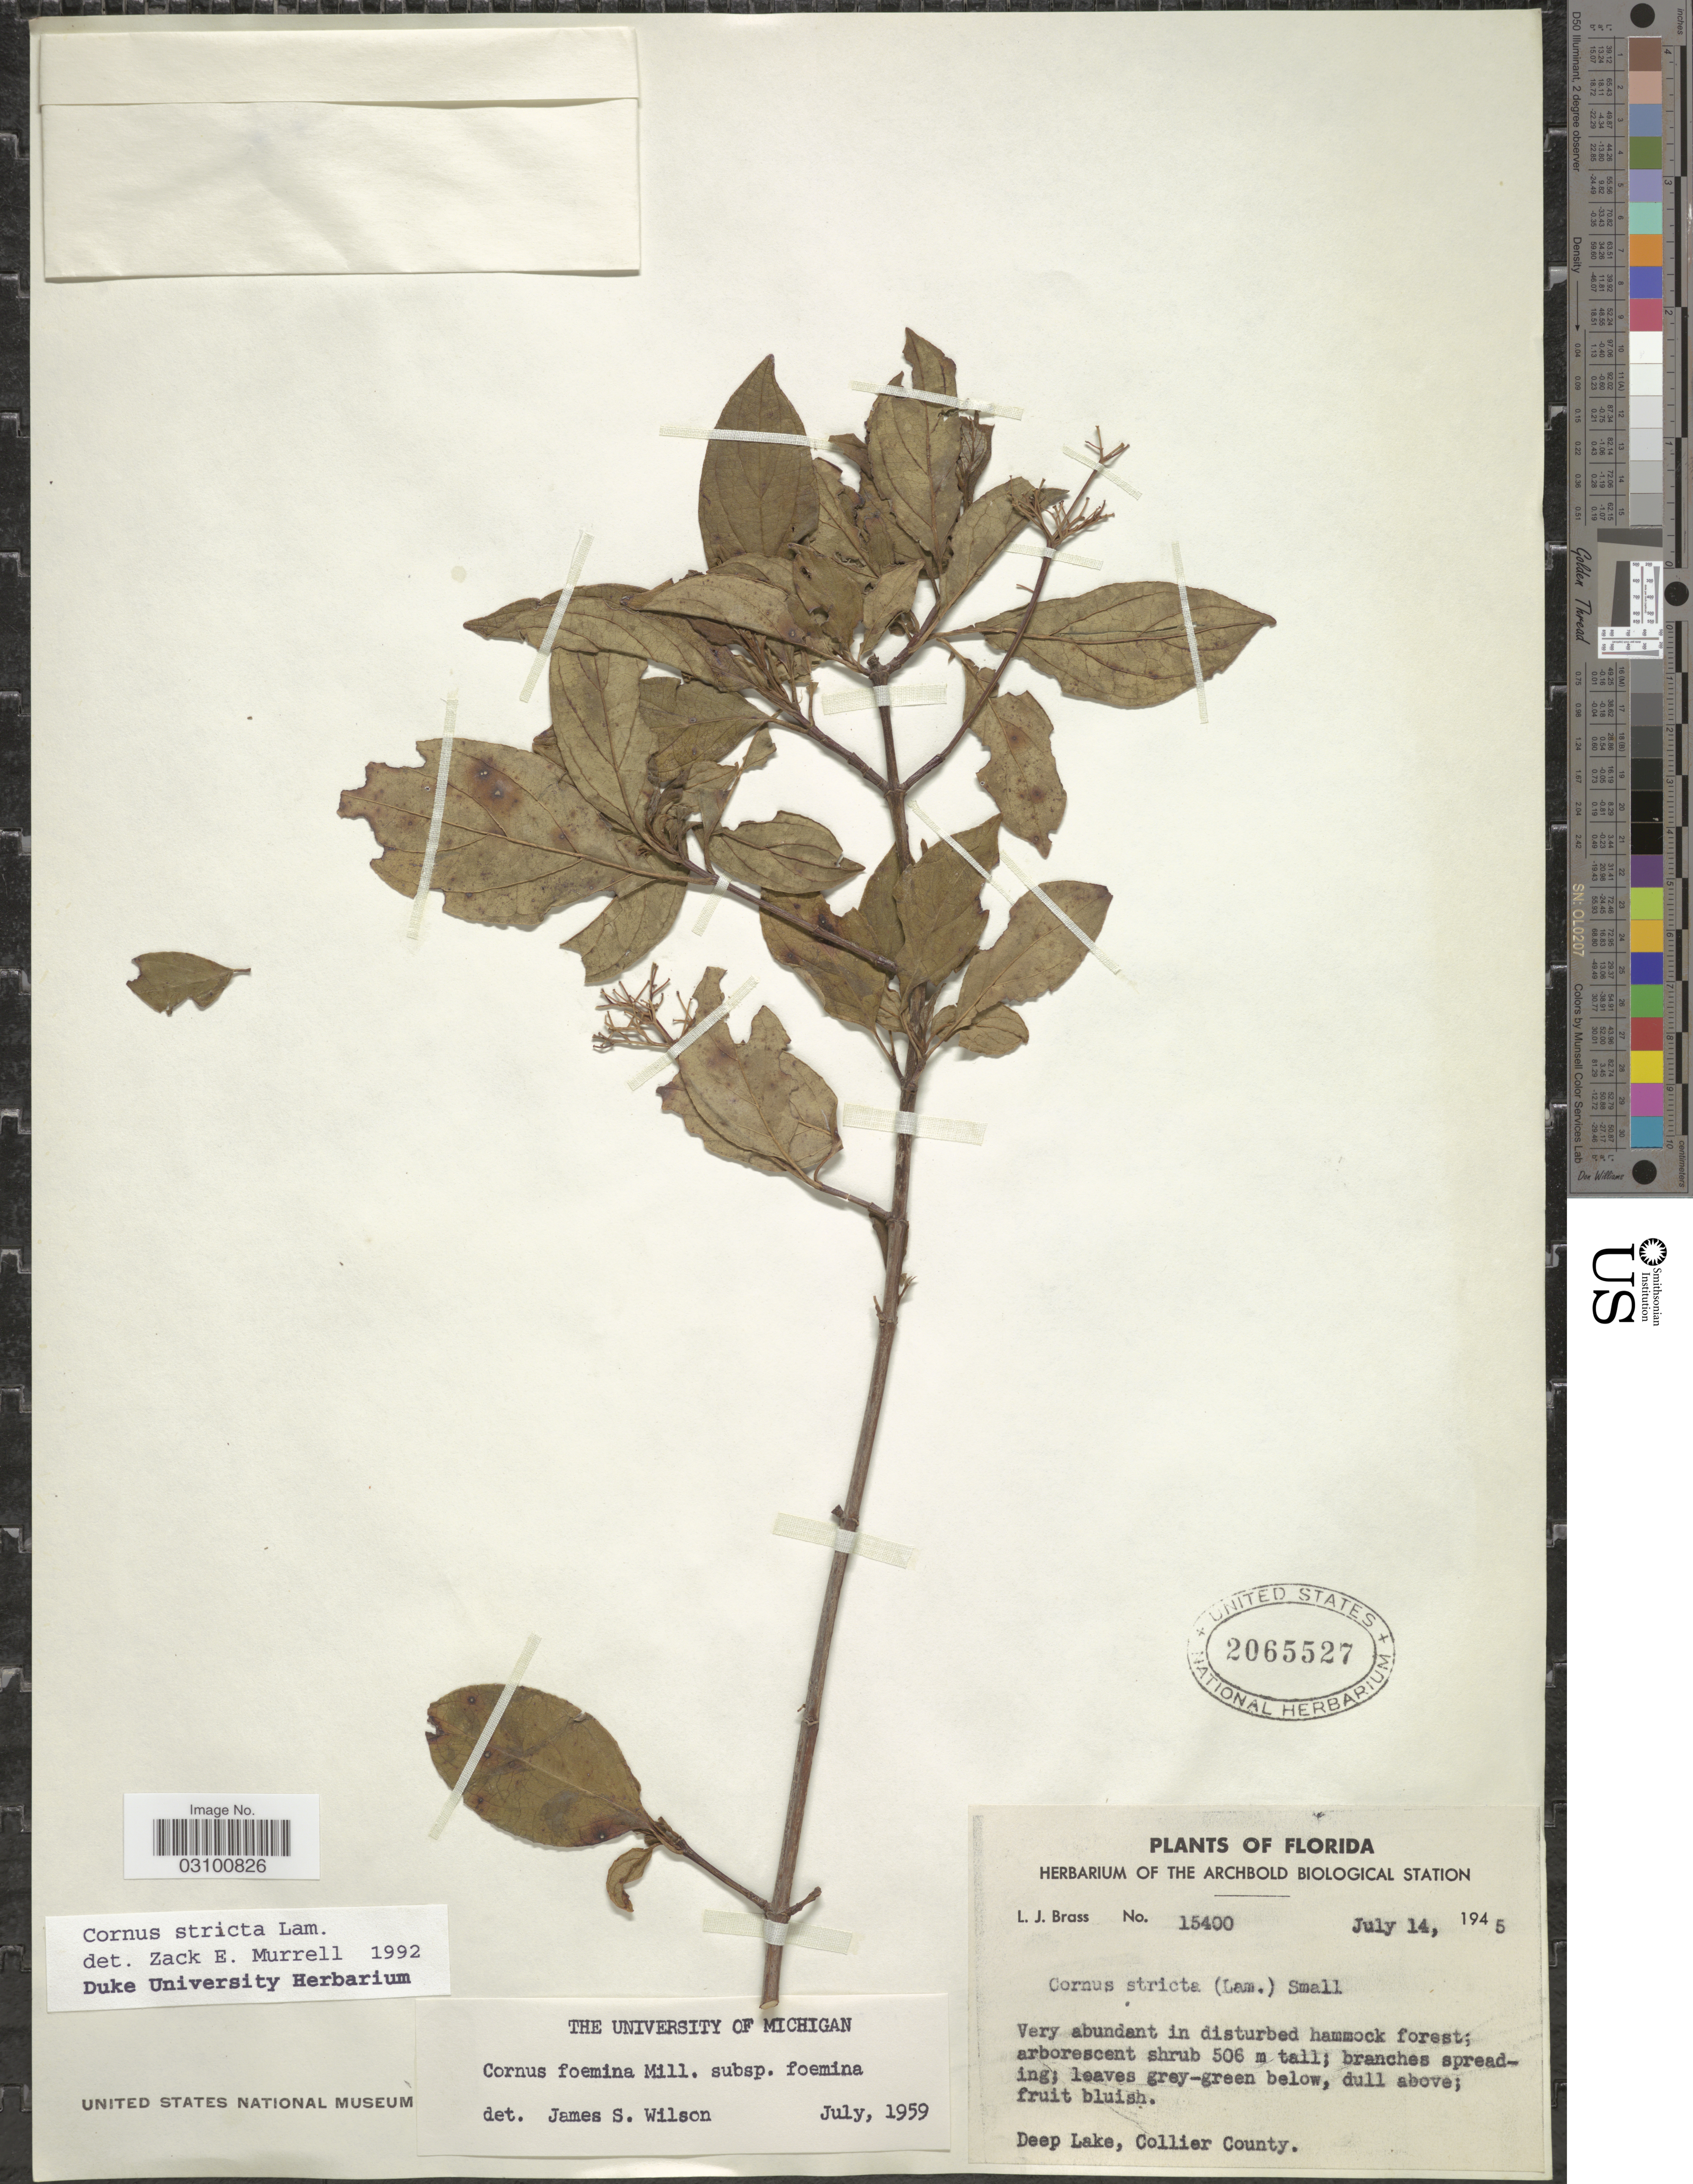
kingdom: Plantae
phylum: Tracheophyta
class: Magnoliopsida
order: Cornales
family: Cornaceae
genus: Cornus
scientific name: Cornus stricta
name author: Lam.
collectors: L. J. Brass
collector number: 15400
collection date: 1945-07-14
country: United States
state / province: Florida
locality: Deep Lake, Collier County.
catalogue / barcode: US 2065527